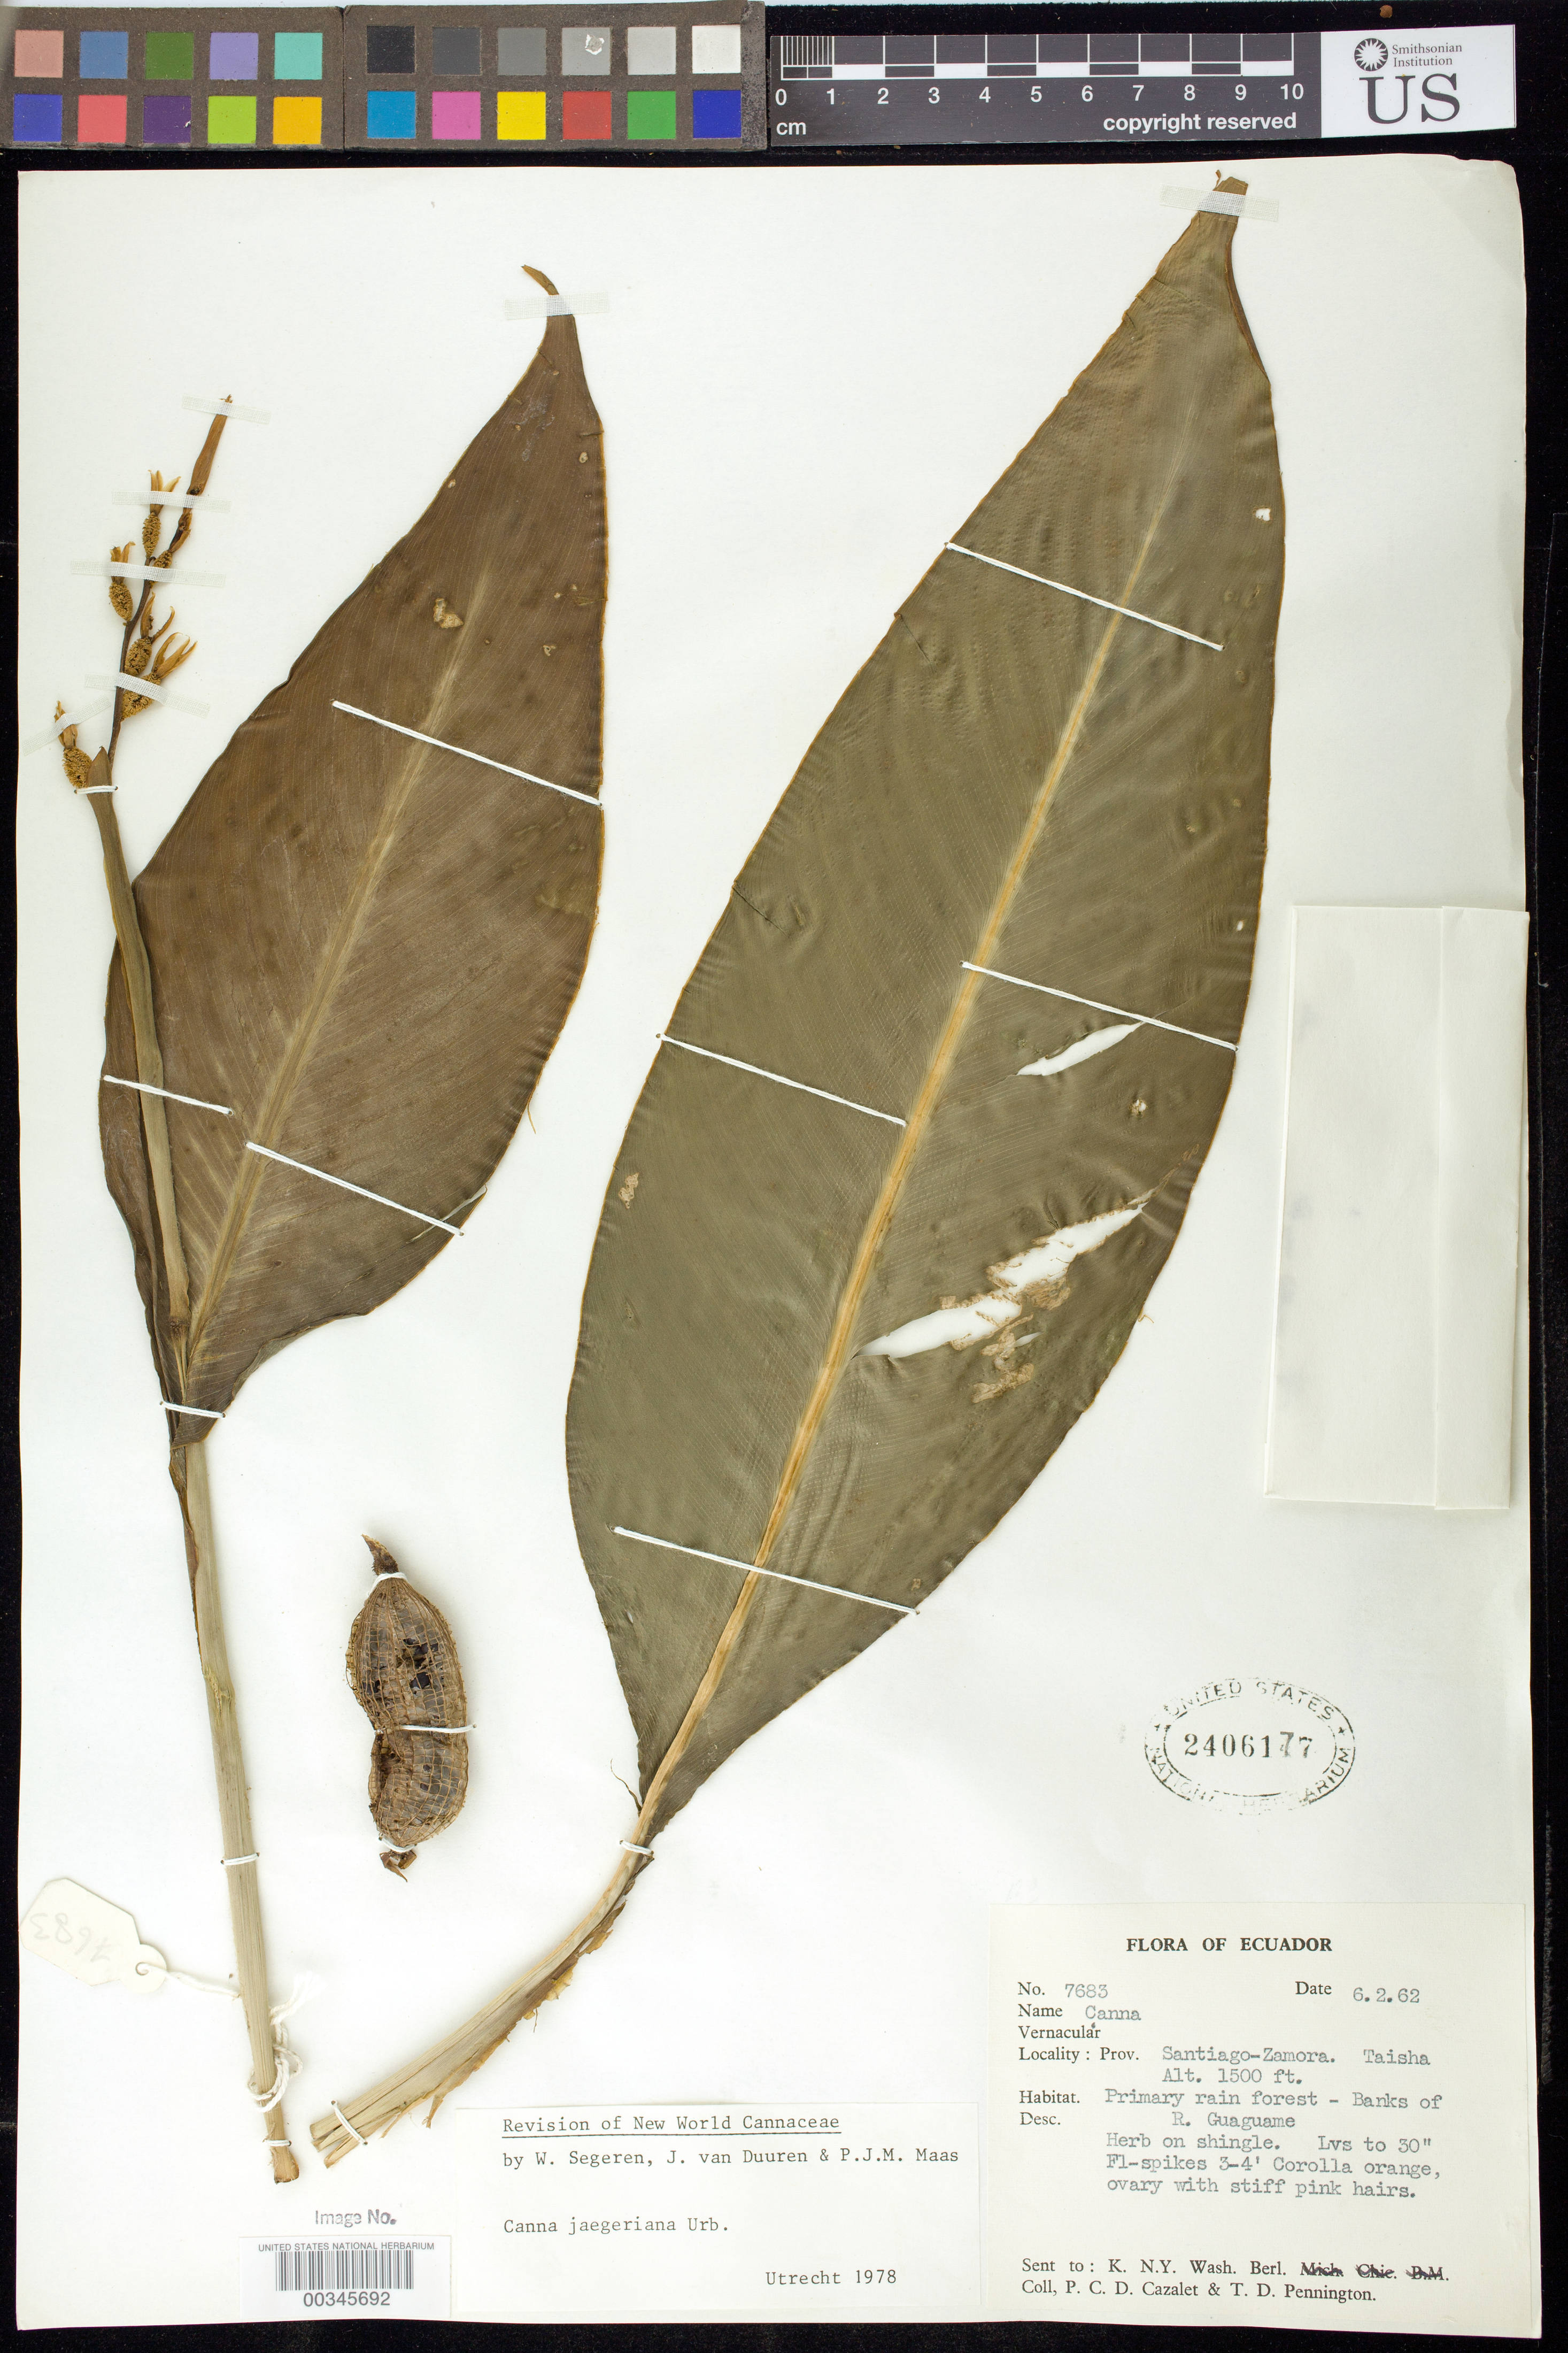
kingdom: Plantae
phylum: Tracheophyta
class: Liliopsida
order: Zingiberales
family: Cannaceae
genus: Canna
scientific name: Canna jaegeriana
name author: Urb.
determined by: Segeren, W.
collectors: P. Cazalet & T. D. Pennington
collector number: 7683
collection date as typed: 02 Jun 1962 or 06 Feb 1962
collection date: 1962-02-06 or 1962-06-02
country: Ecuador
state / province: Morona-Santiago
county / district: Taisha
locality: Prov. Santiago-Zamora; taisha, banks of Rio guaguayme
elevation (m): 457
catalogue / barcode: US 2406177